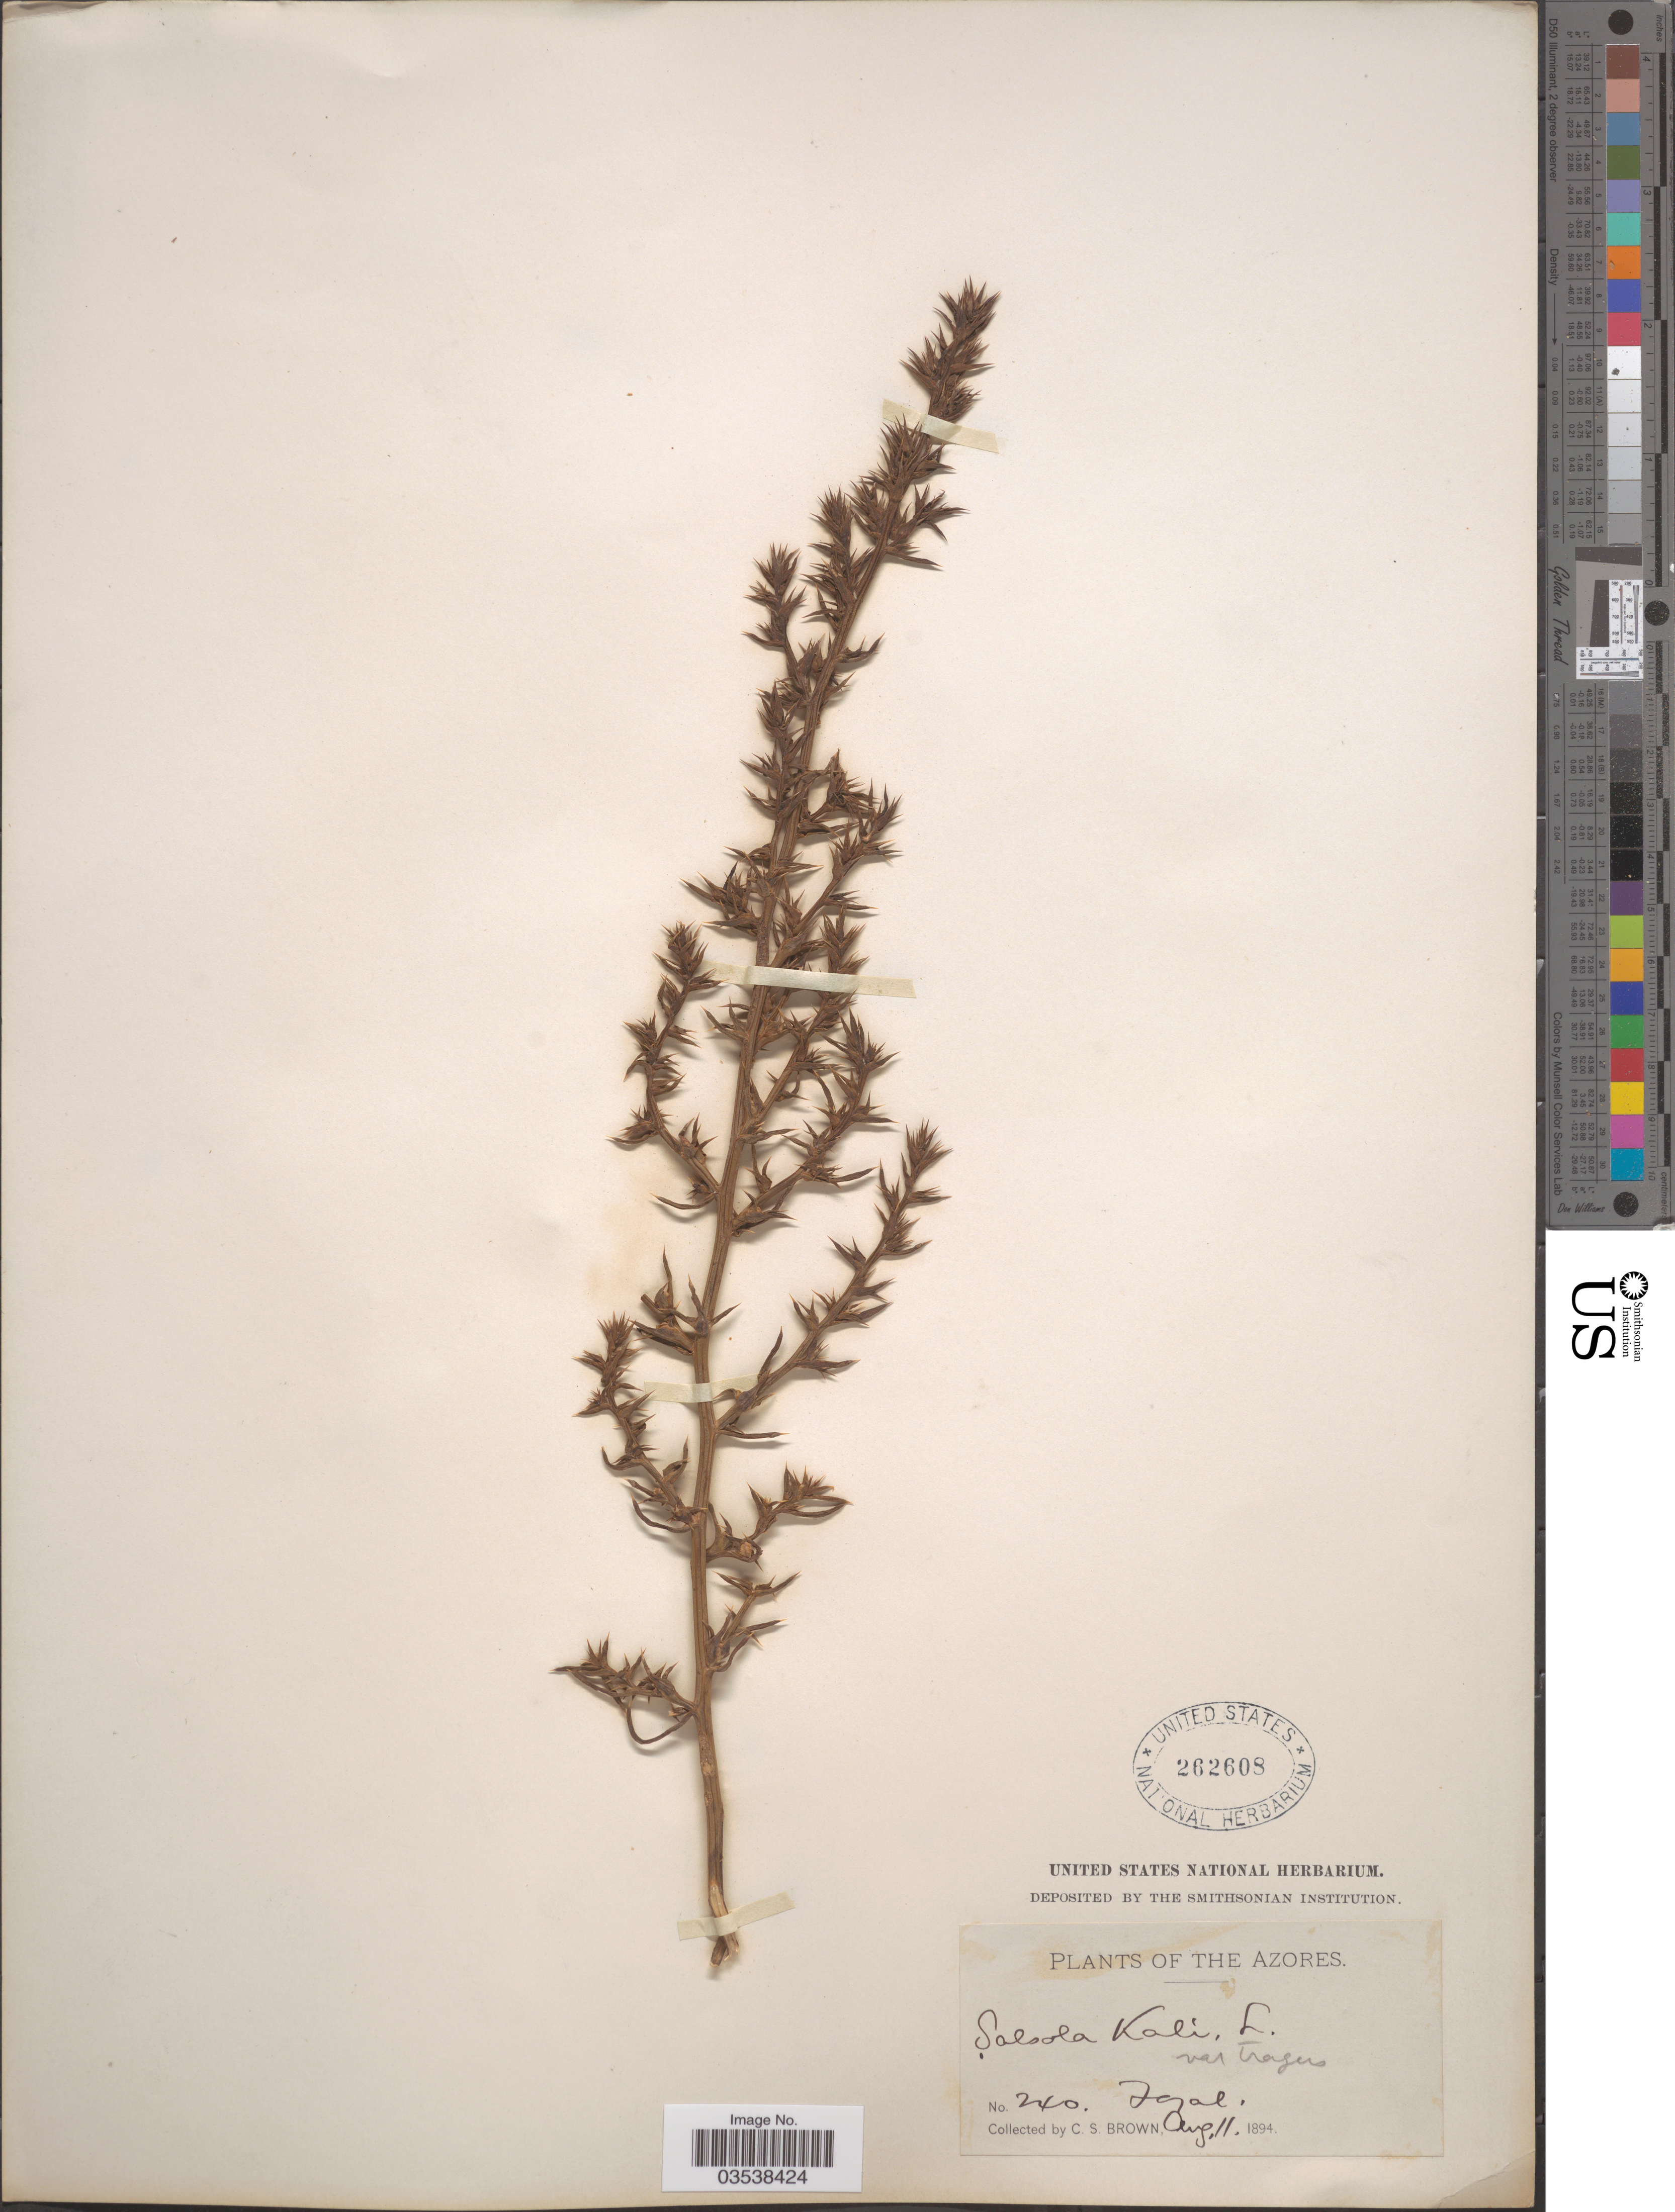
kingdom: Plantae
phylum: Tracheophyta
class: Magnoliopsida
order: Caryophyllales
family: Amaranthaceae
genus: Salsola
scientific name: Salsola kali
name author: L.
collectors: C. S. Brown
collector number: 240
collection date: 1894-08-11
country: Portugal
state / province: Azores (Aut. Reg.)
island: Faial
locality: The Azores. Fayal.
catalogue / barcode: US 262608